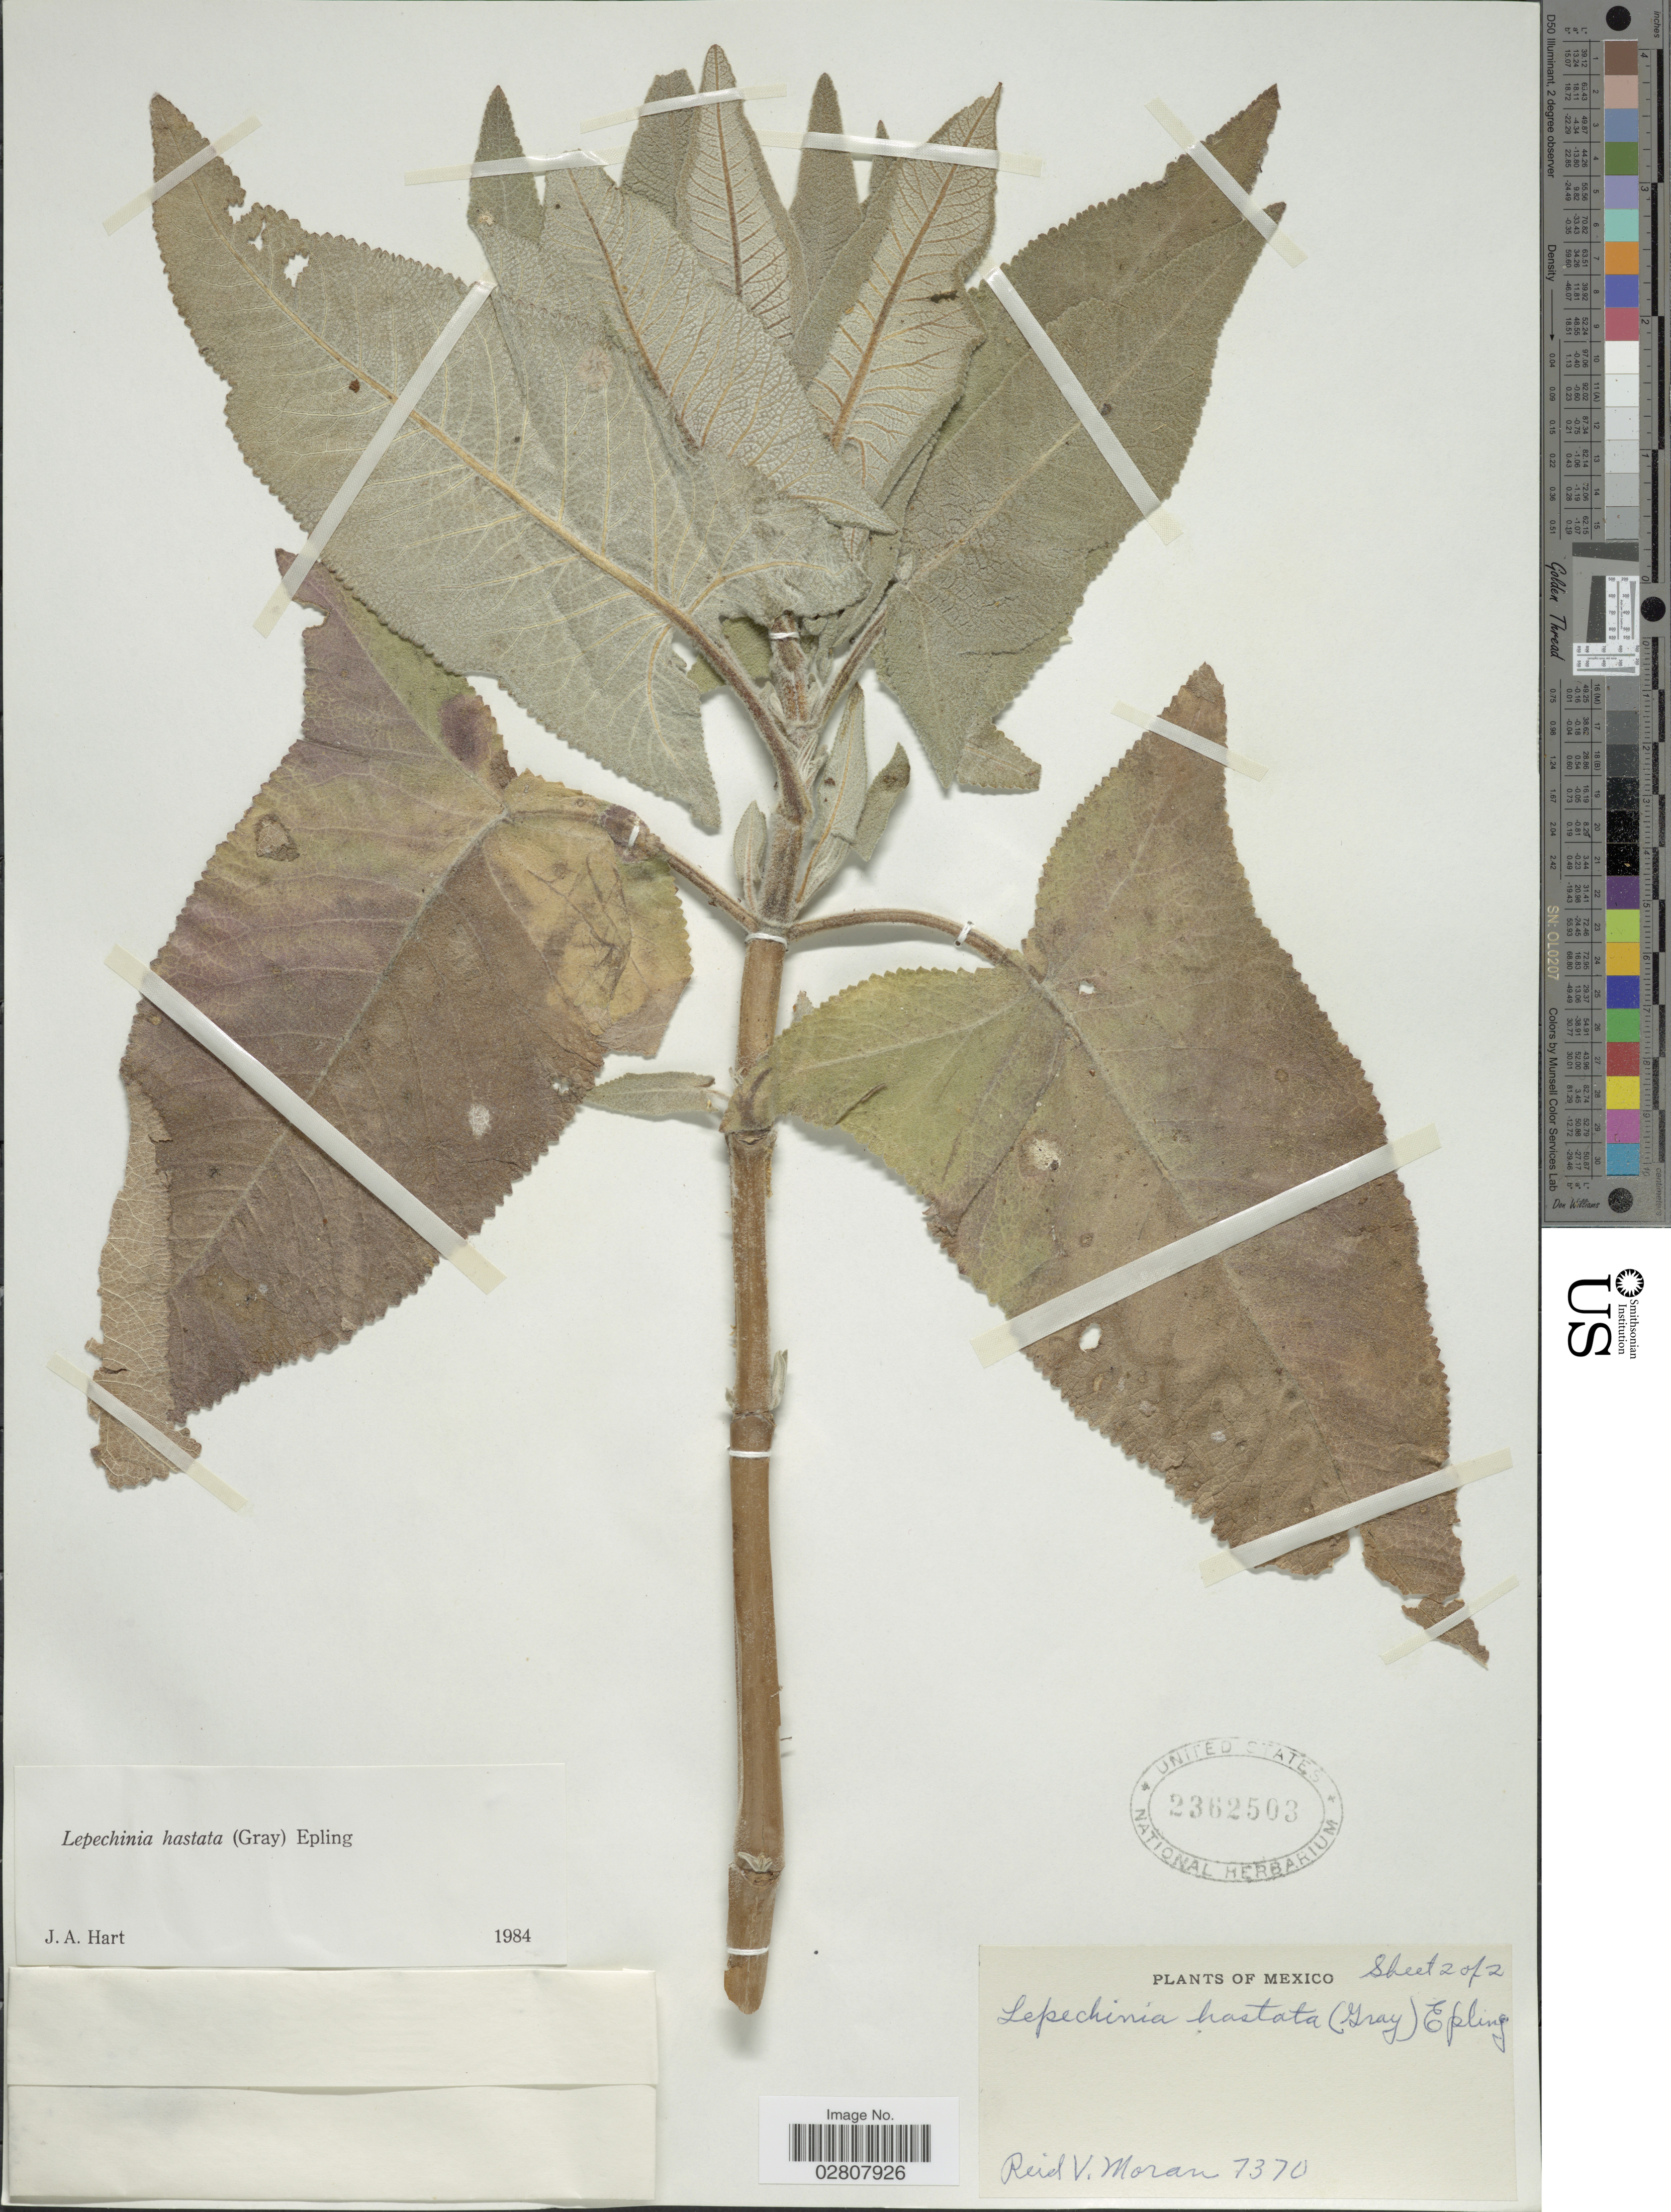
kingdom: Plantae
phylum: Tracheophyta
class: Magnoliopsida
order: Lamiales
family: Lamiaceae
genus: Lepechinia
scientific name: Lepechinia hastata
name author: (A. Gray) Epling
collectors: R. V. Moran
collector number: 7370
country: Mexico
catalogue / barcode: US 2362503